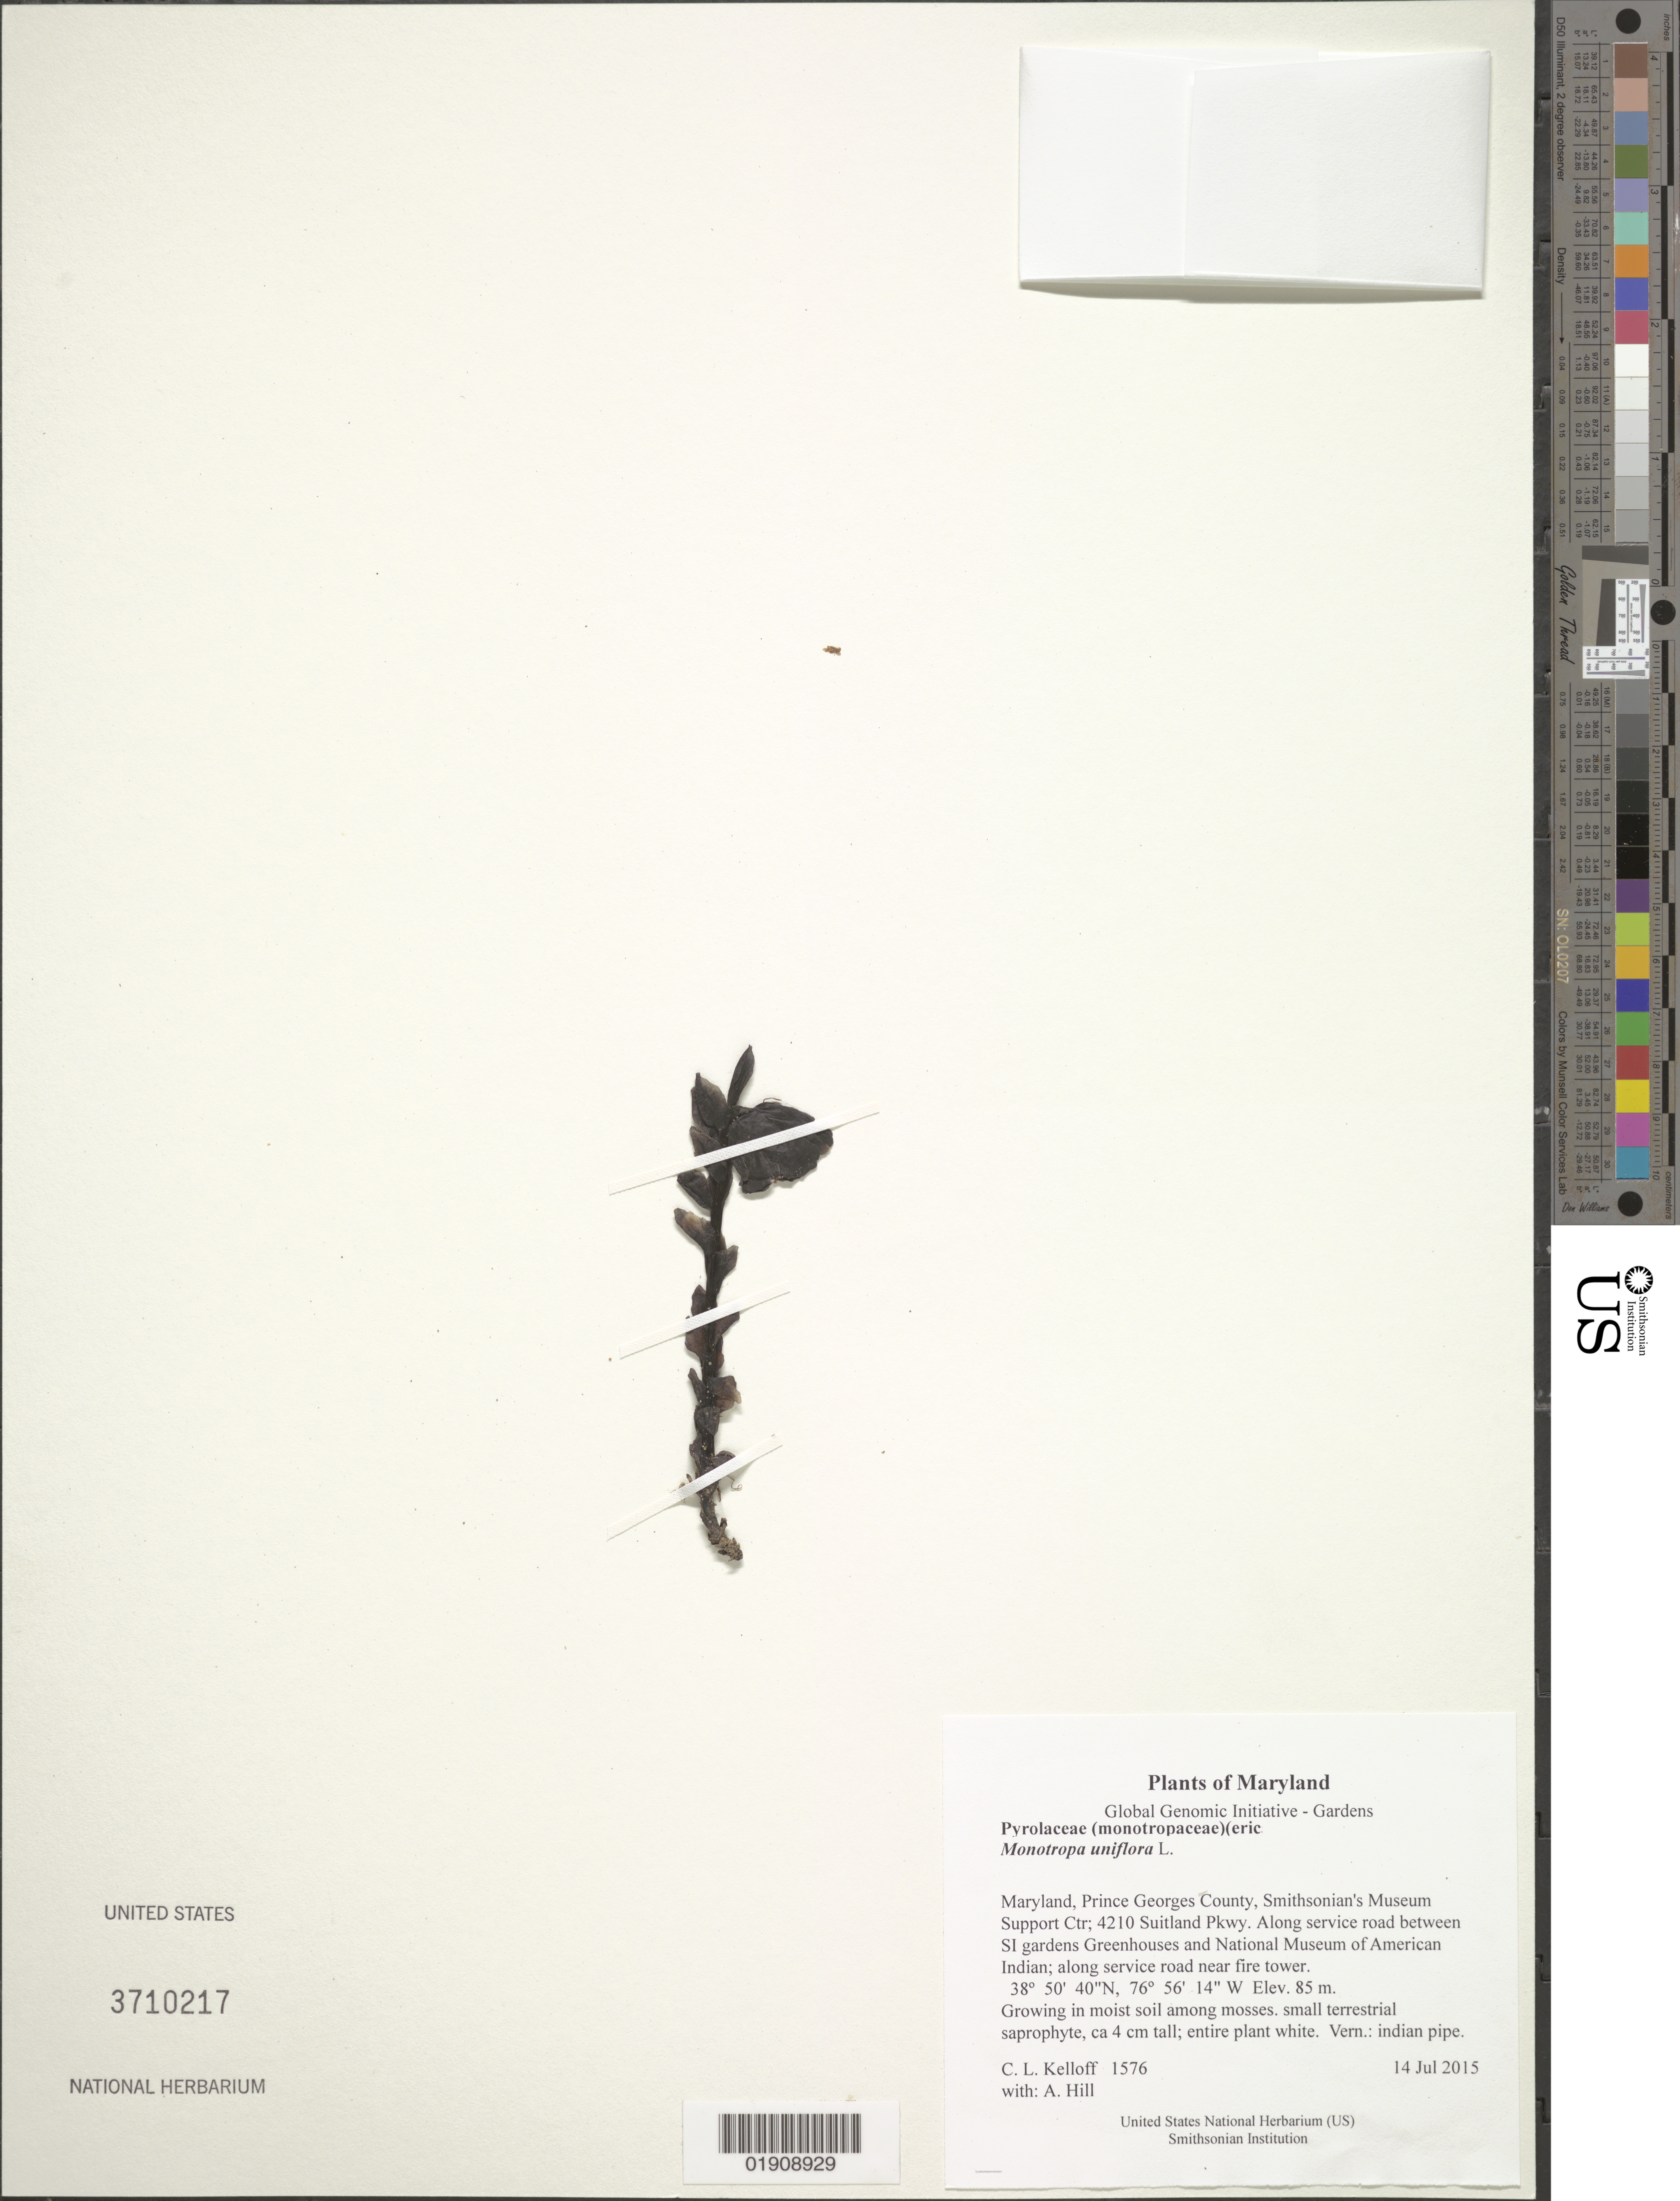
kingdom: Plantae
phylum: Tracheophyta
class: Magnoliopsida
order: Ericales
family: Ericaceae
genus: Monotropa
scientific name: Monotropa uniflora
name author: L.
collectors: C. L. Kelloff & A. Hill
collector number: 1576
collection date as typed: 14 Jul 2015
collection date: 2015-07-14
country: United States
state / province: Maryland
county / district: Prince George's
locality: Smithsonian's Museum Support Ctr; 4210 Suitland Pkwy. Along service road between SI gardens Greenhouses and National Museum of American Indian; along service road near fire tower.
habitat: Growing in moist soil among mosses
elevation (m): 85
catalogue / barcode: US 3710217